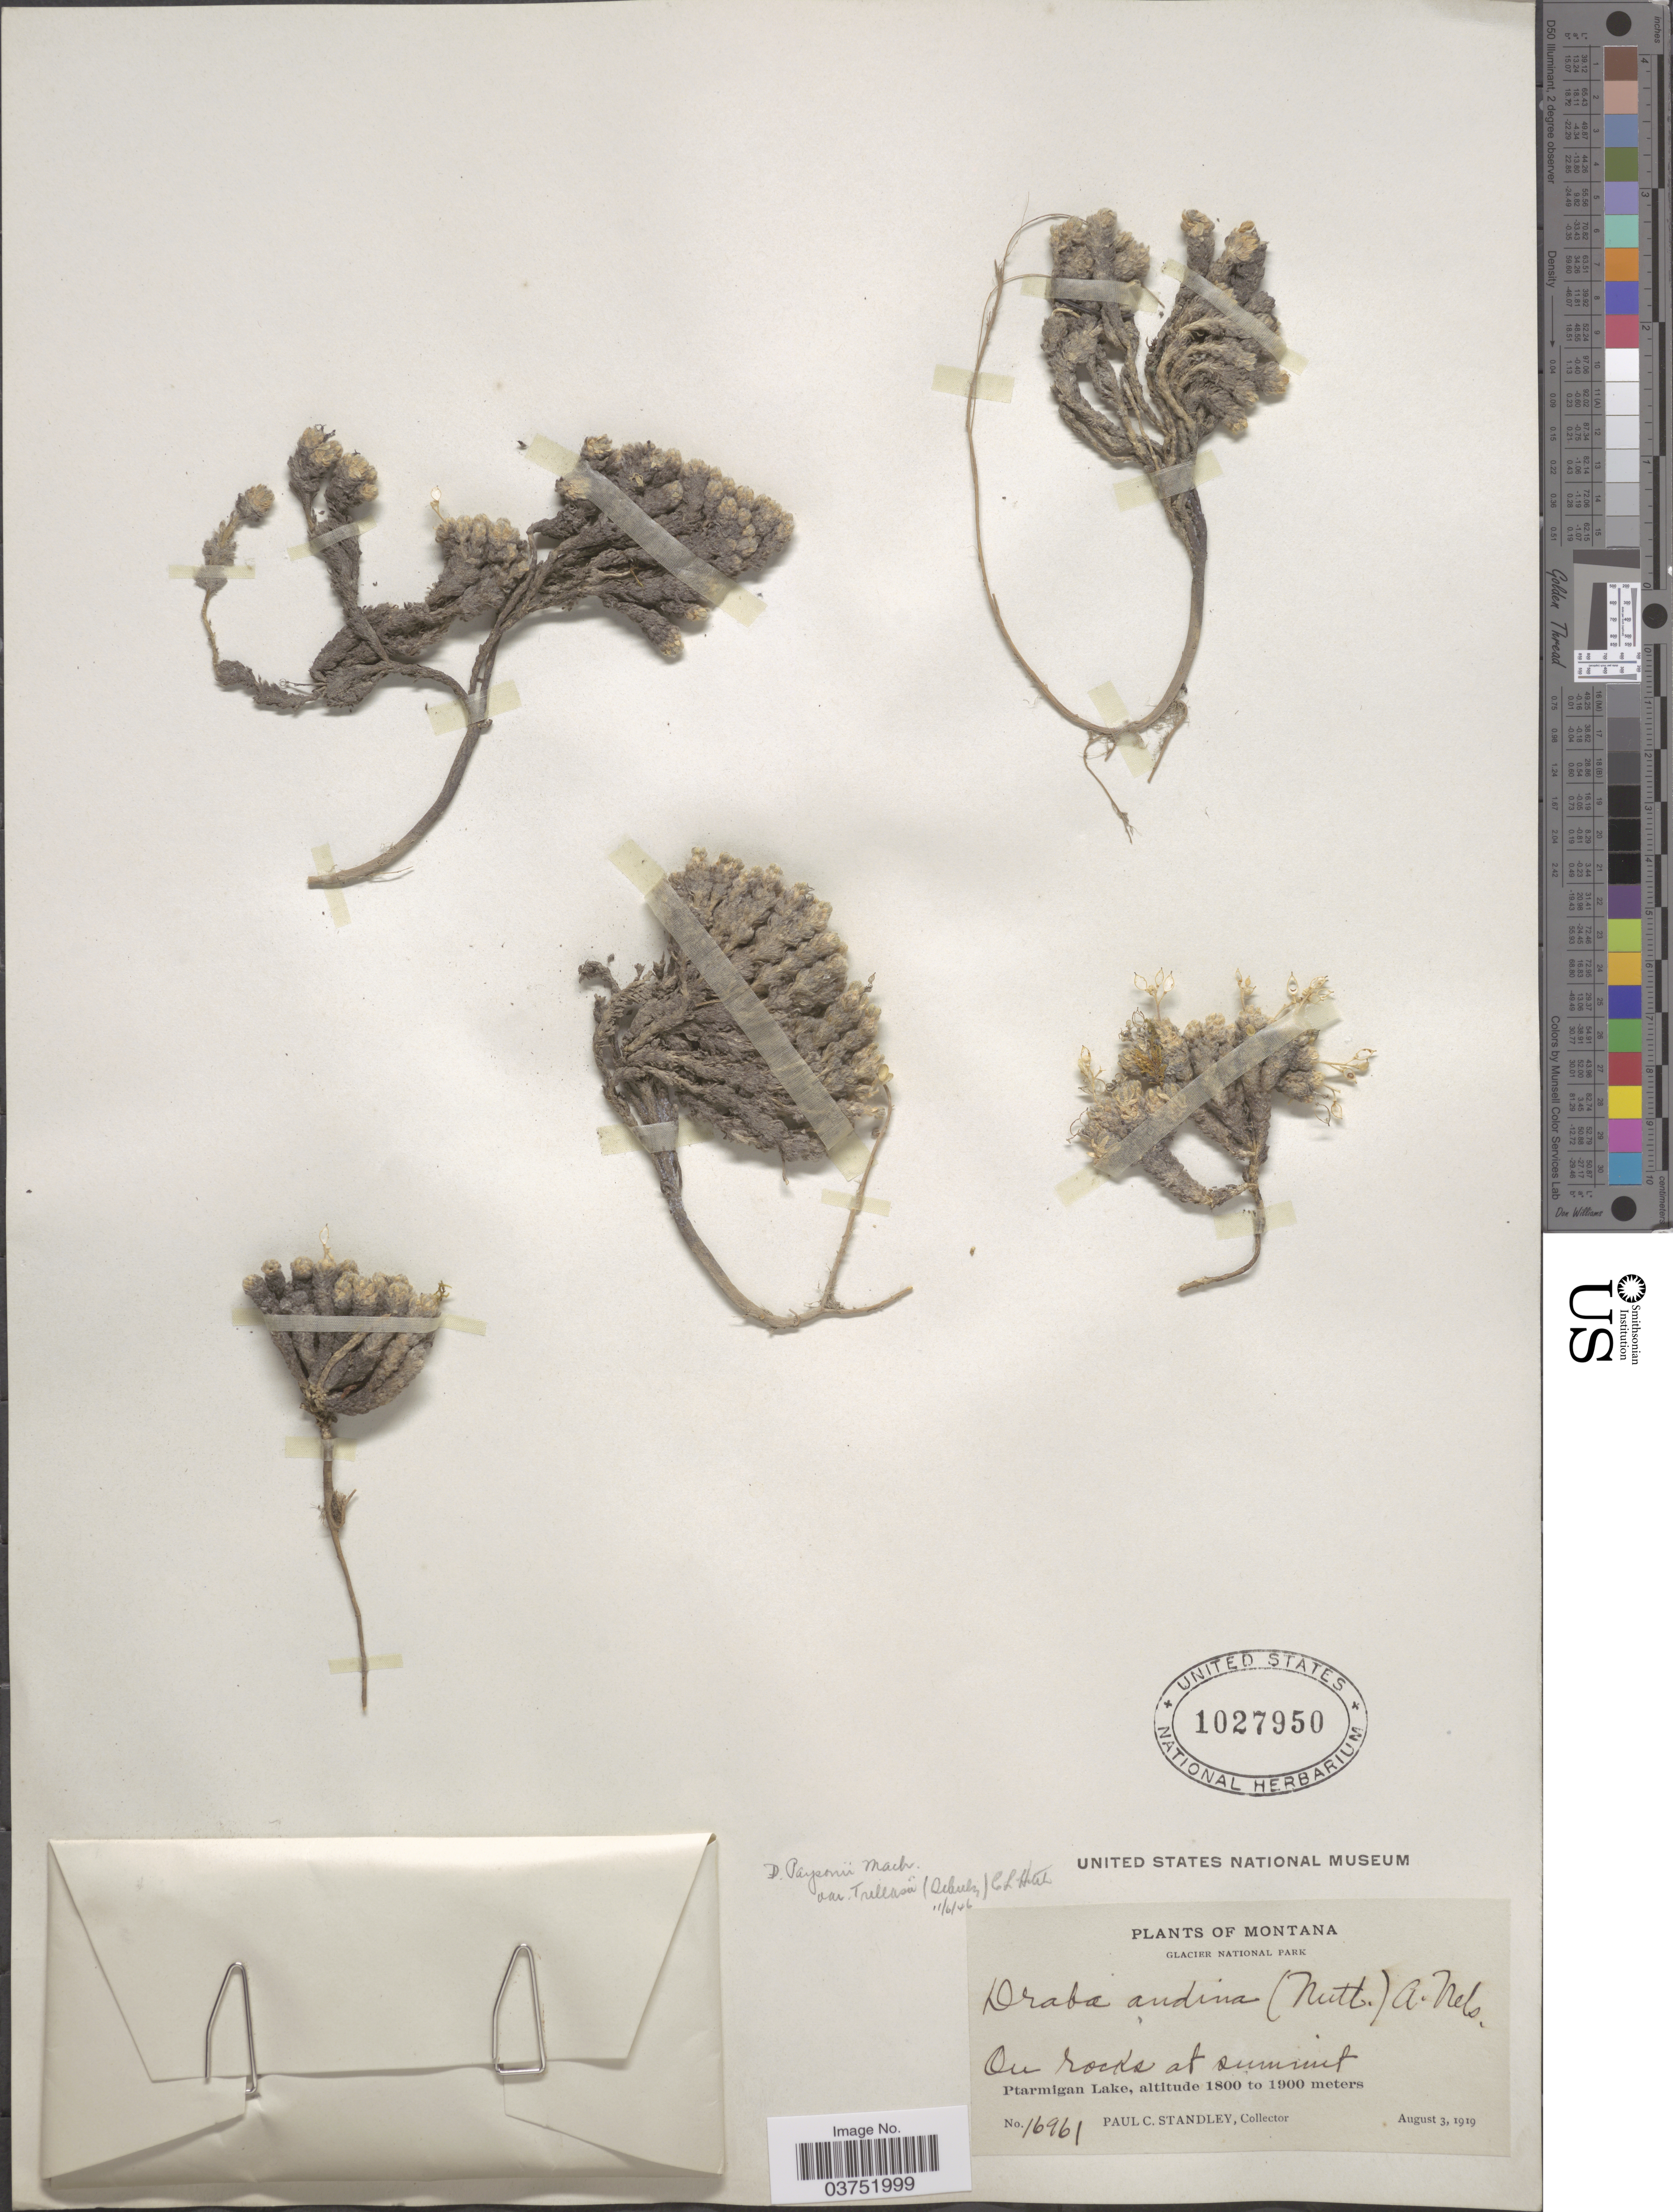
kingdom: Plantae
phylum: Tracheophyta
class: Magnoliopsida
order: Brassicales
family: Brassicaceae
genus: Draba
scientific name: Draba novolympica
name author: Payson & H. St. John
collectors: P. C. Standley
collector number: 16961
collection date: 1919-08-03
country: United States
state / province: Montana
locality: Glacier National Park. On rocks at summit. Ptarmigan Lake.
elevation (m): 1800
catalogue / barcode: US 1027950